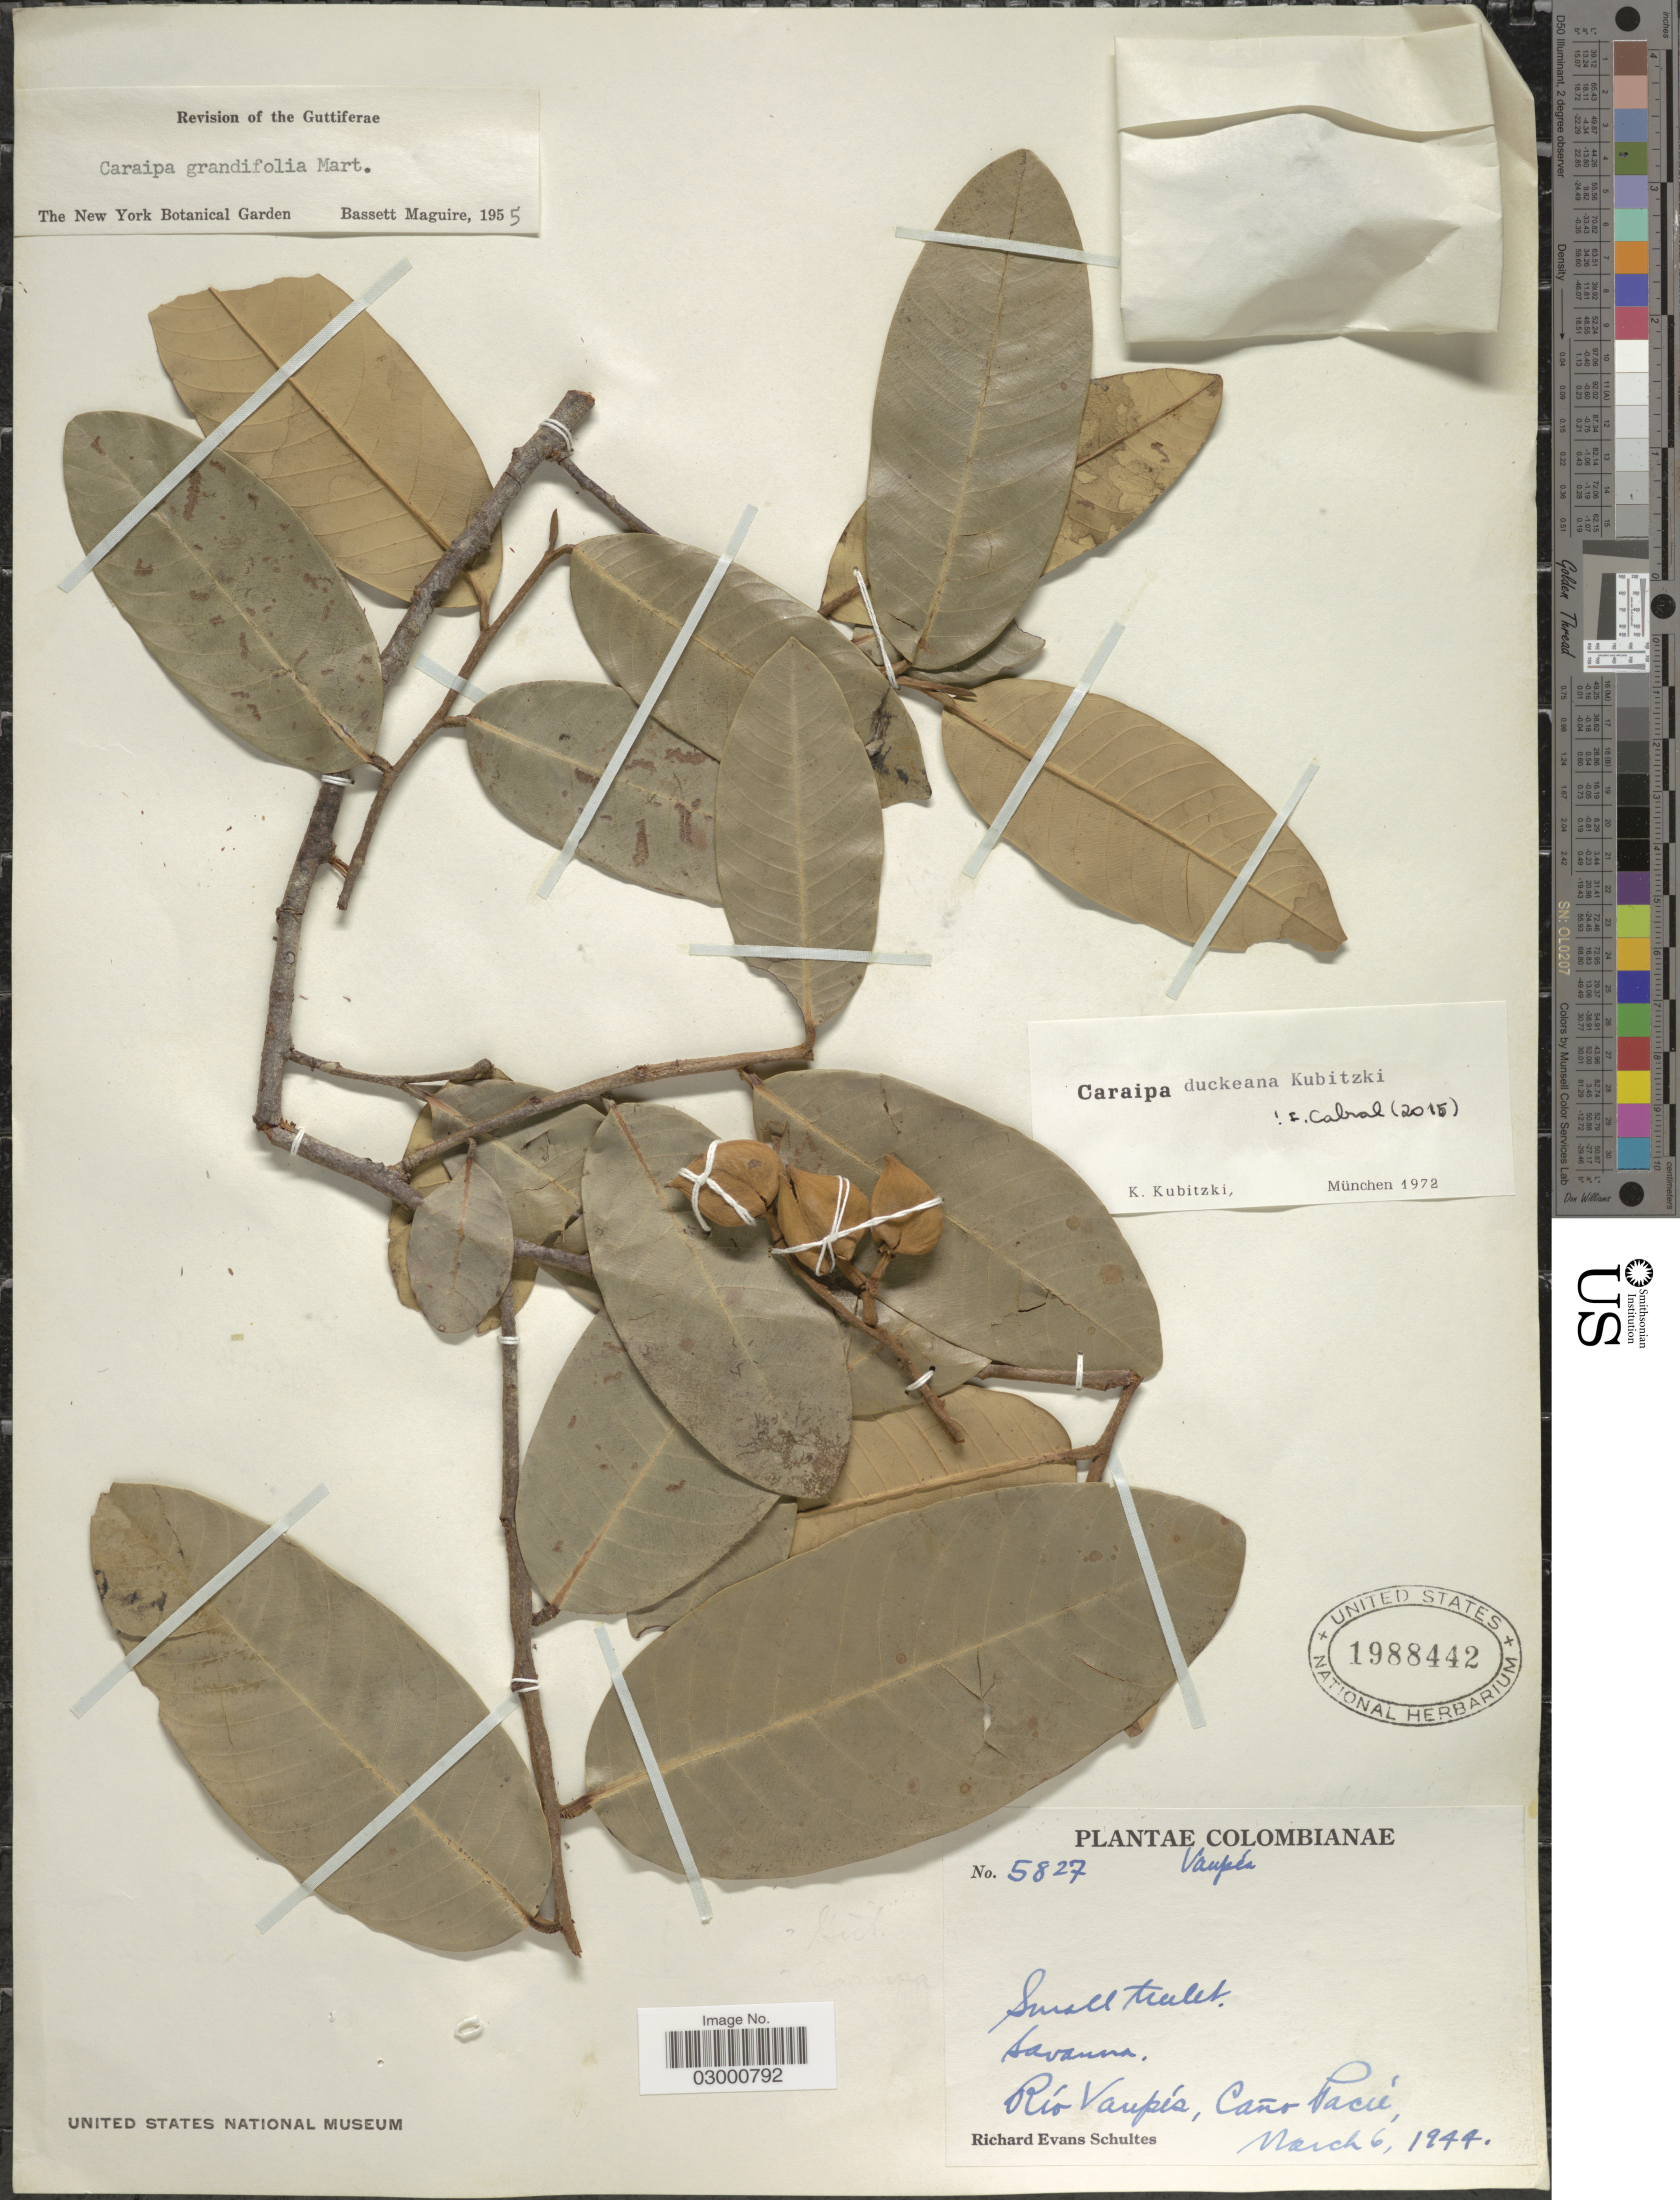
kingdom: Plantae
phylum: Tracheophyta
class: Magnoliopsida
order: Malpighiales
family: Calophyllaceae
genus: Caraipa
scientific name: Caraipa duckeana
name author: Kubitzki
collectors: R. E. Schultes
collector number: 5827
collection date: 1944-03-06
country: Colombia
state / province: Vaupés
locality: Río Vaupés, Caño Pacu.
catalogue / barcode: US 1988442